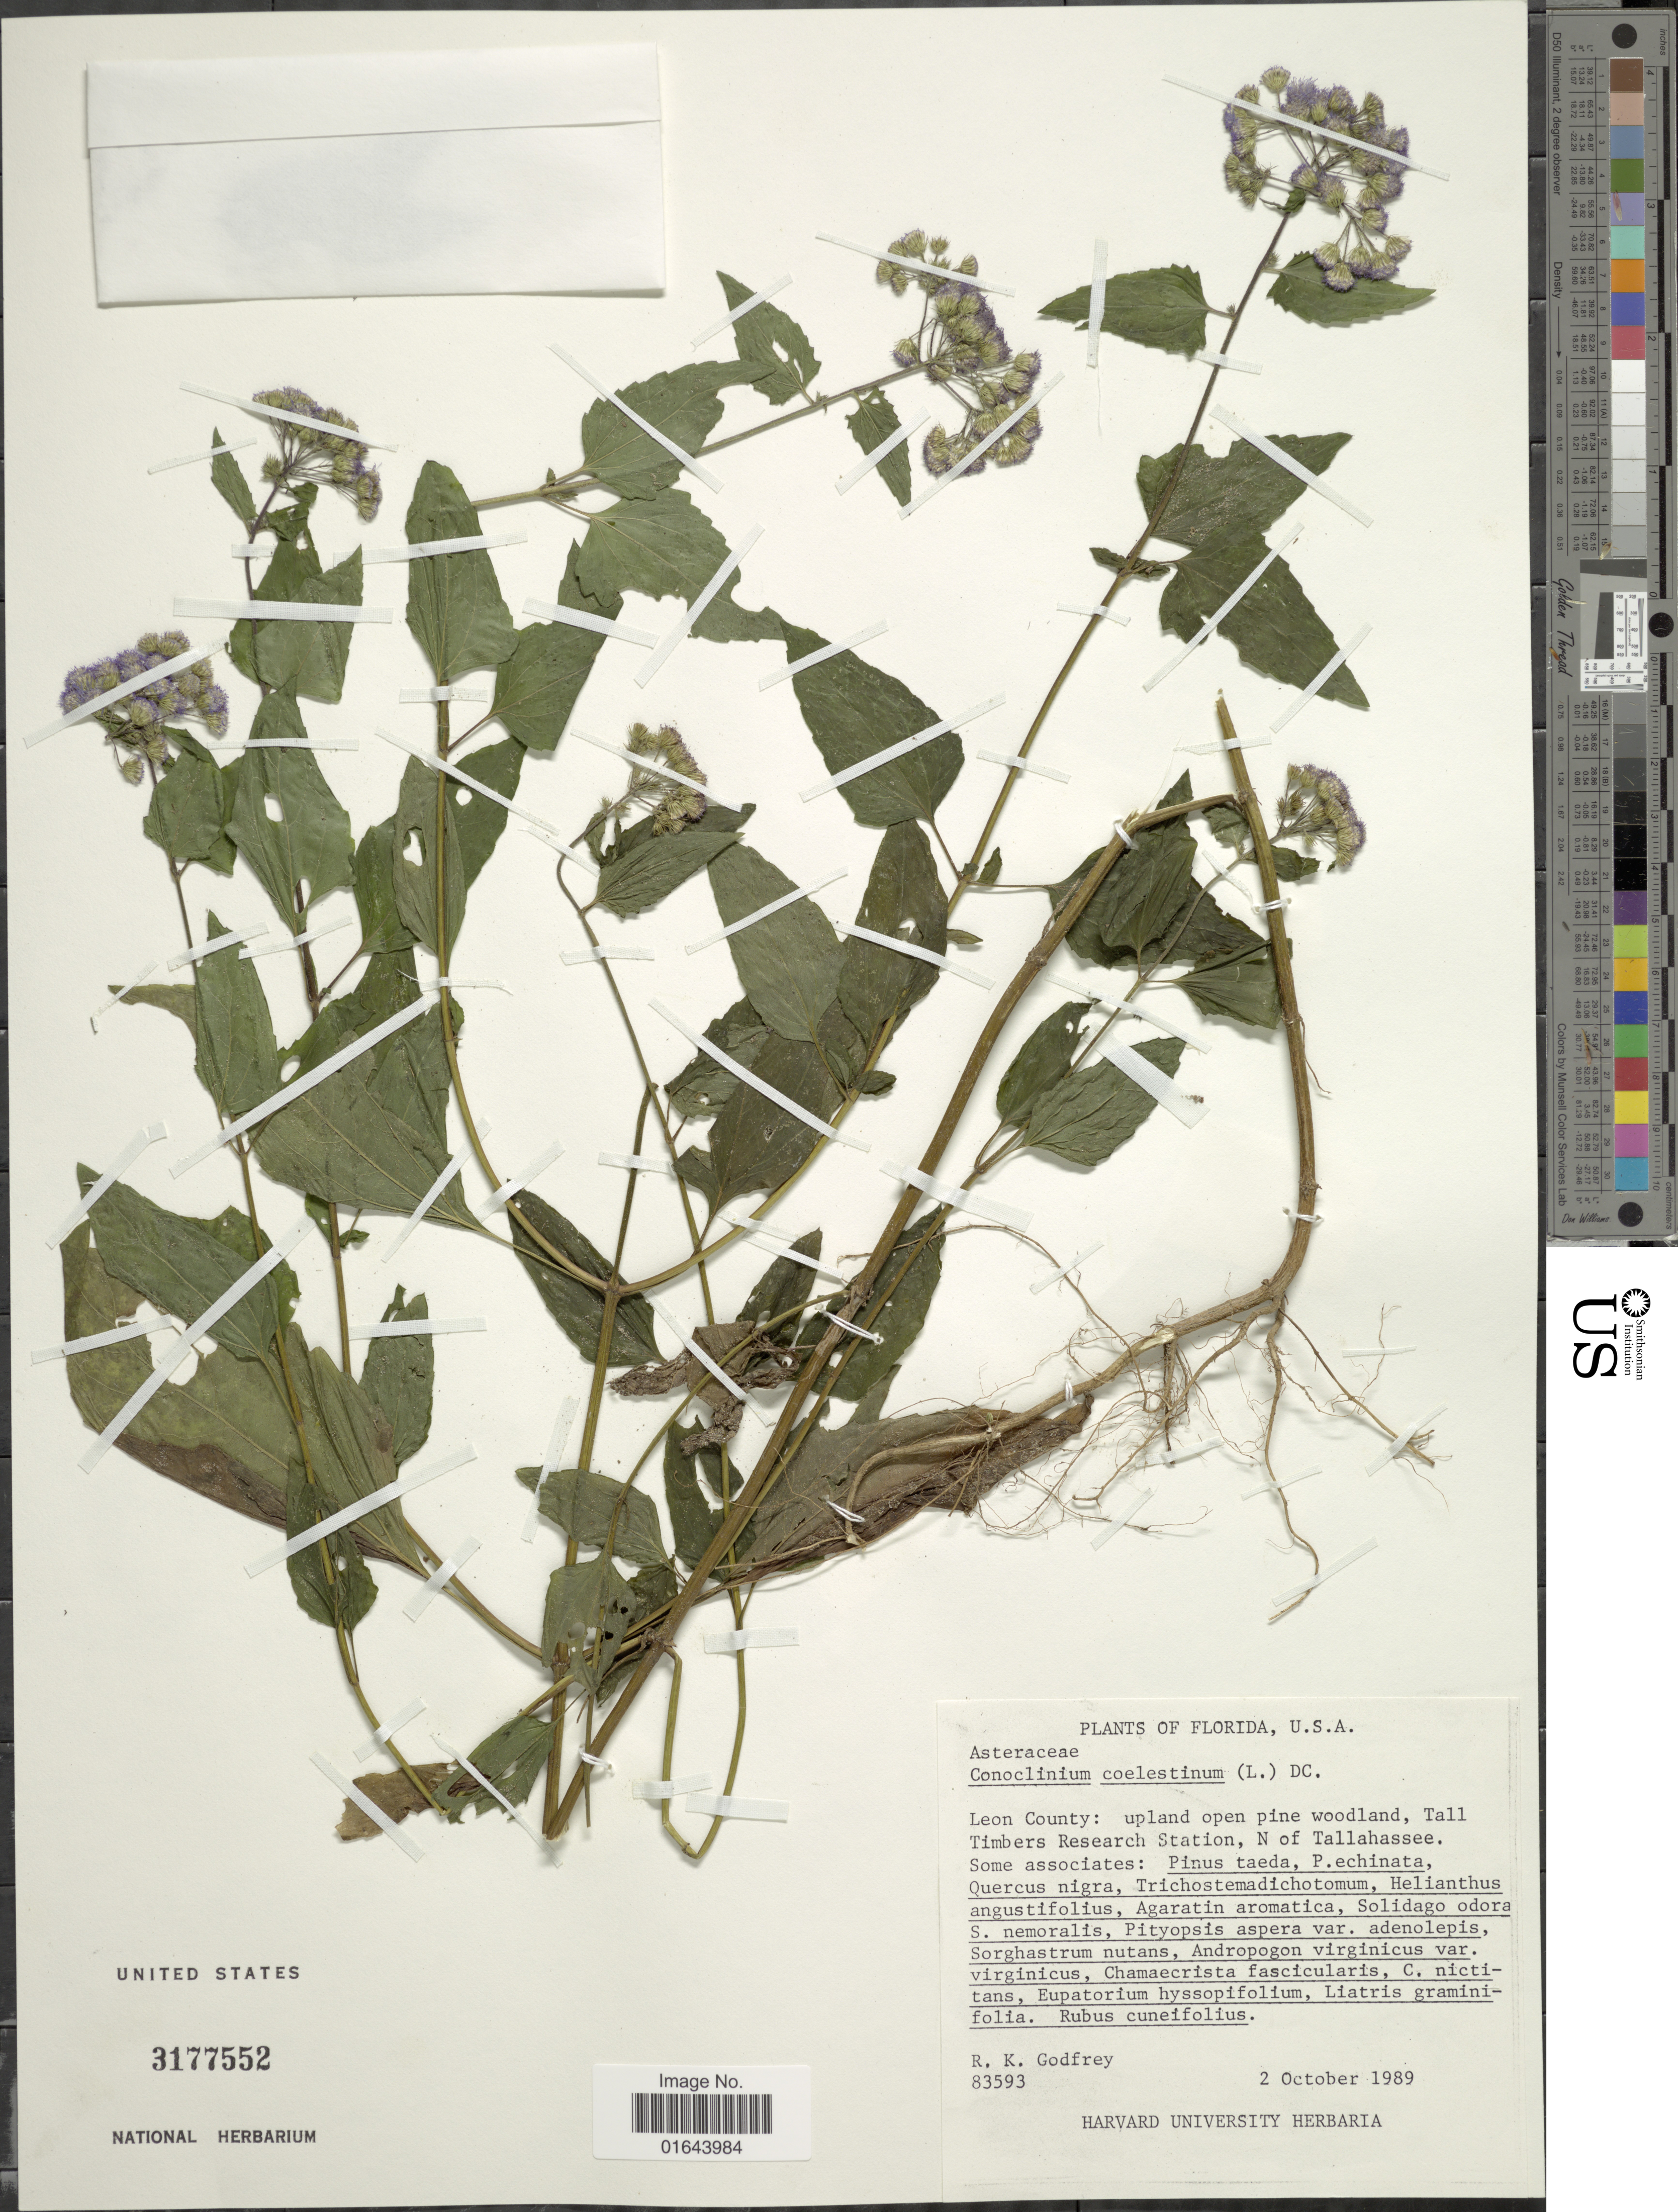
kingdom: Plantae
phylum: Tracheophyta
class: Magnoliopsida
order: Asterales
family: Asteraceae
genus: Conoclinium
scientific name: Conoclinium coelestinum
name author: (L.) DC.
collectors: R. K. Godfrey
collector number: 83593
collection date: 1989-10-02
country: United States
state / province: Florida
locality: Leon County: upland open pine woodland, Tall Timbers Research Station, N of Tallahassee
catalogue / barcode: US 3177552